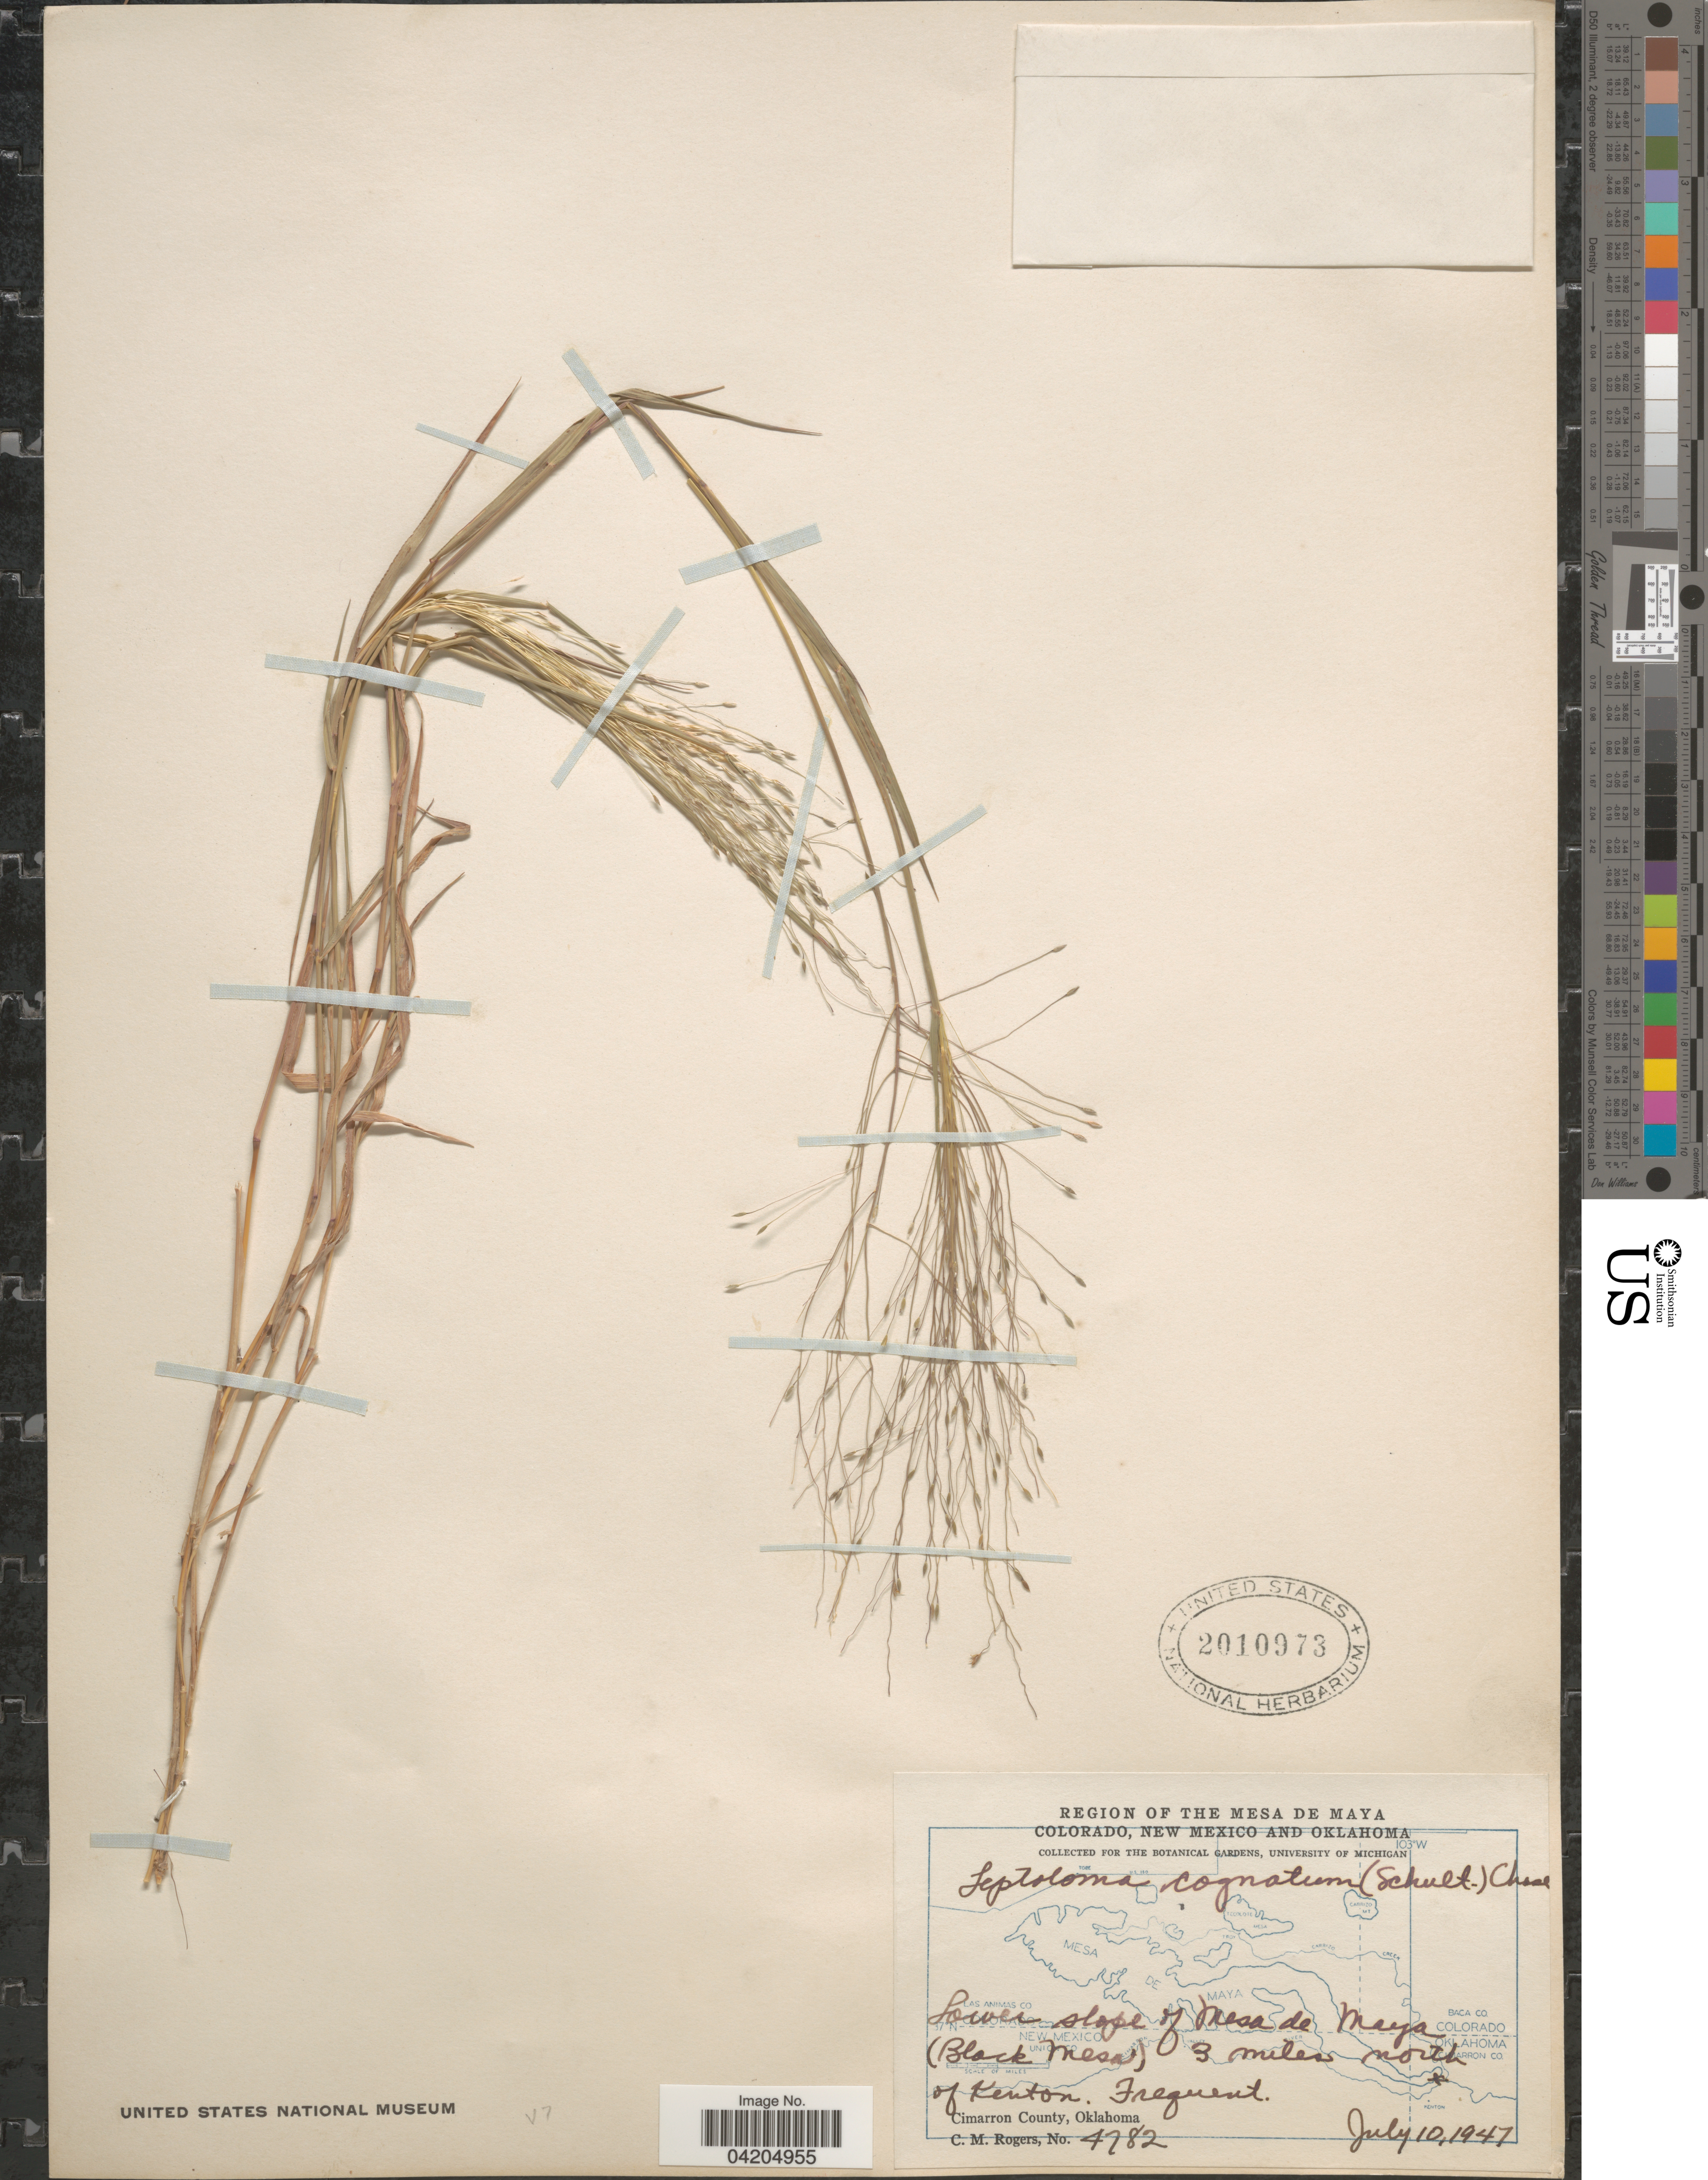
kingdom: Plantae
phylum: Tracheophyta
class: Liliopsida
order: Poales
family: Poaceae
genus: Digitaria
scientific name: Digitaria cognata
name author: (Scult.) Pilg.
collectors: C. M. Rogers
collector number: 4782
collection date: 1947-07-10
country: United States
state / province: Oklahoma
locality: Region of the Mesa de Maya. Lower slope of Mesa de Maya (Black Mesa) 3 miles north of Kenton. Cimarron County.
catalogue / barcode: US 2010973